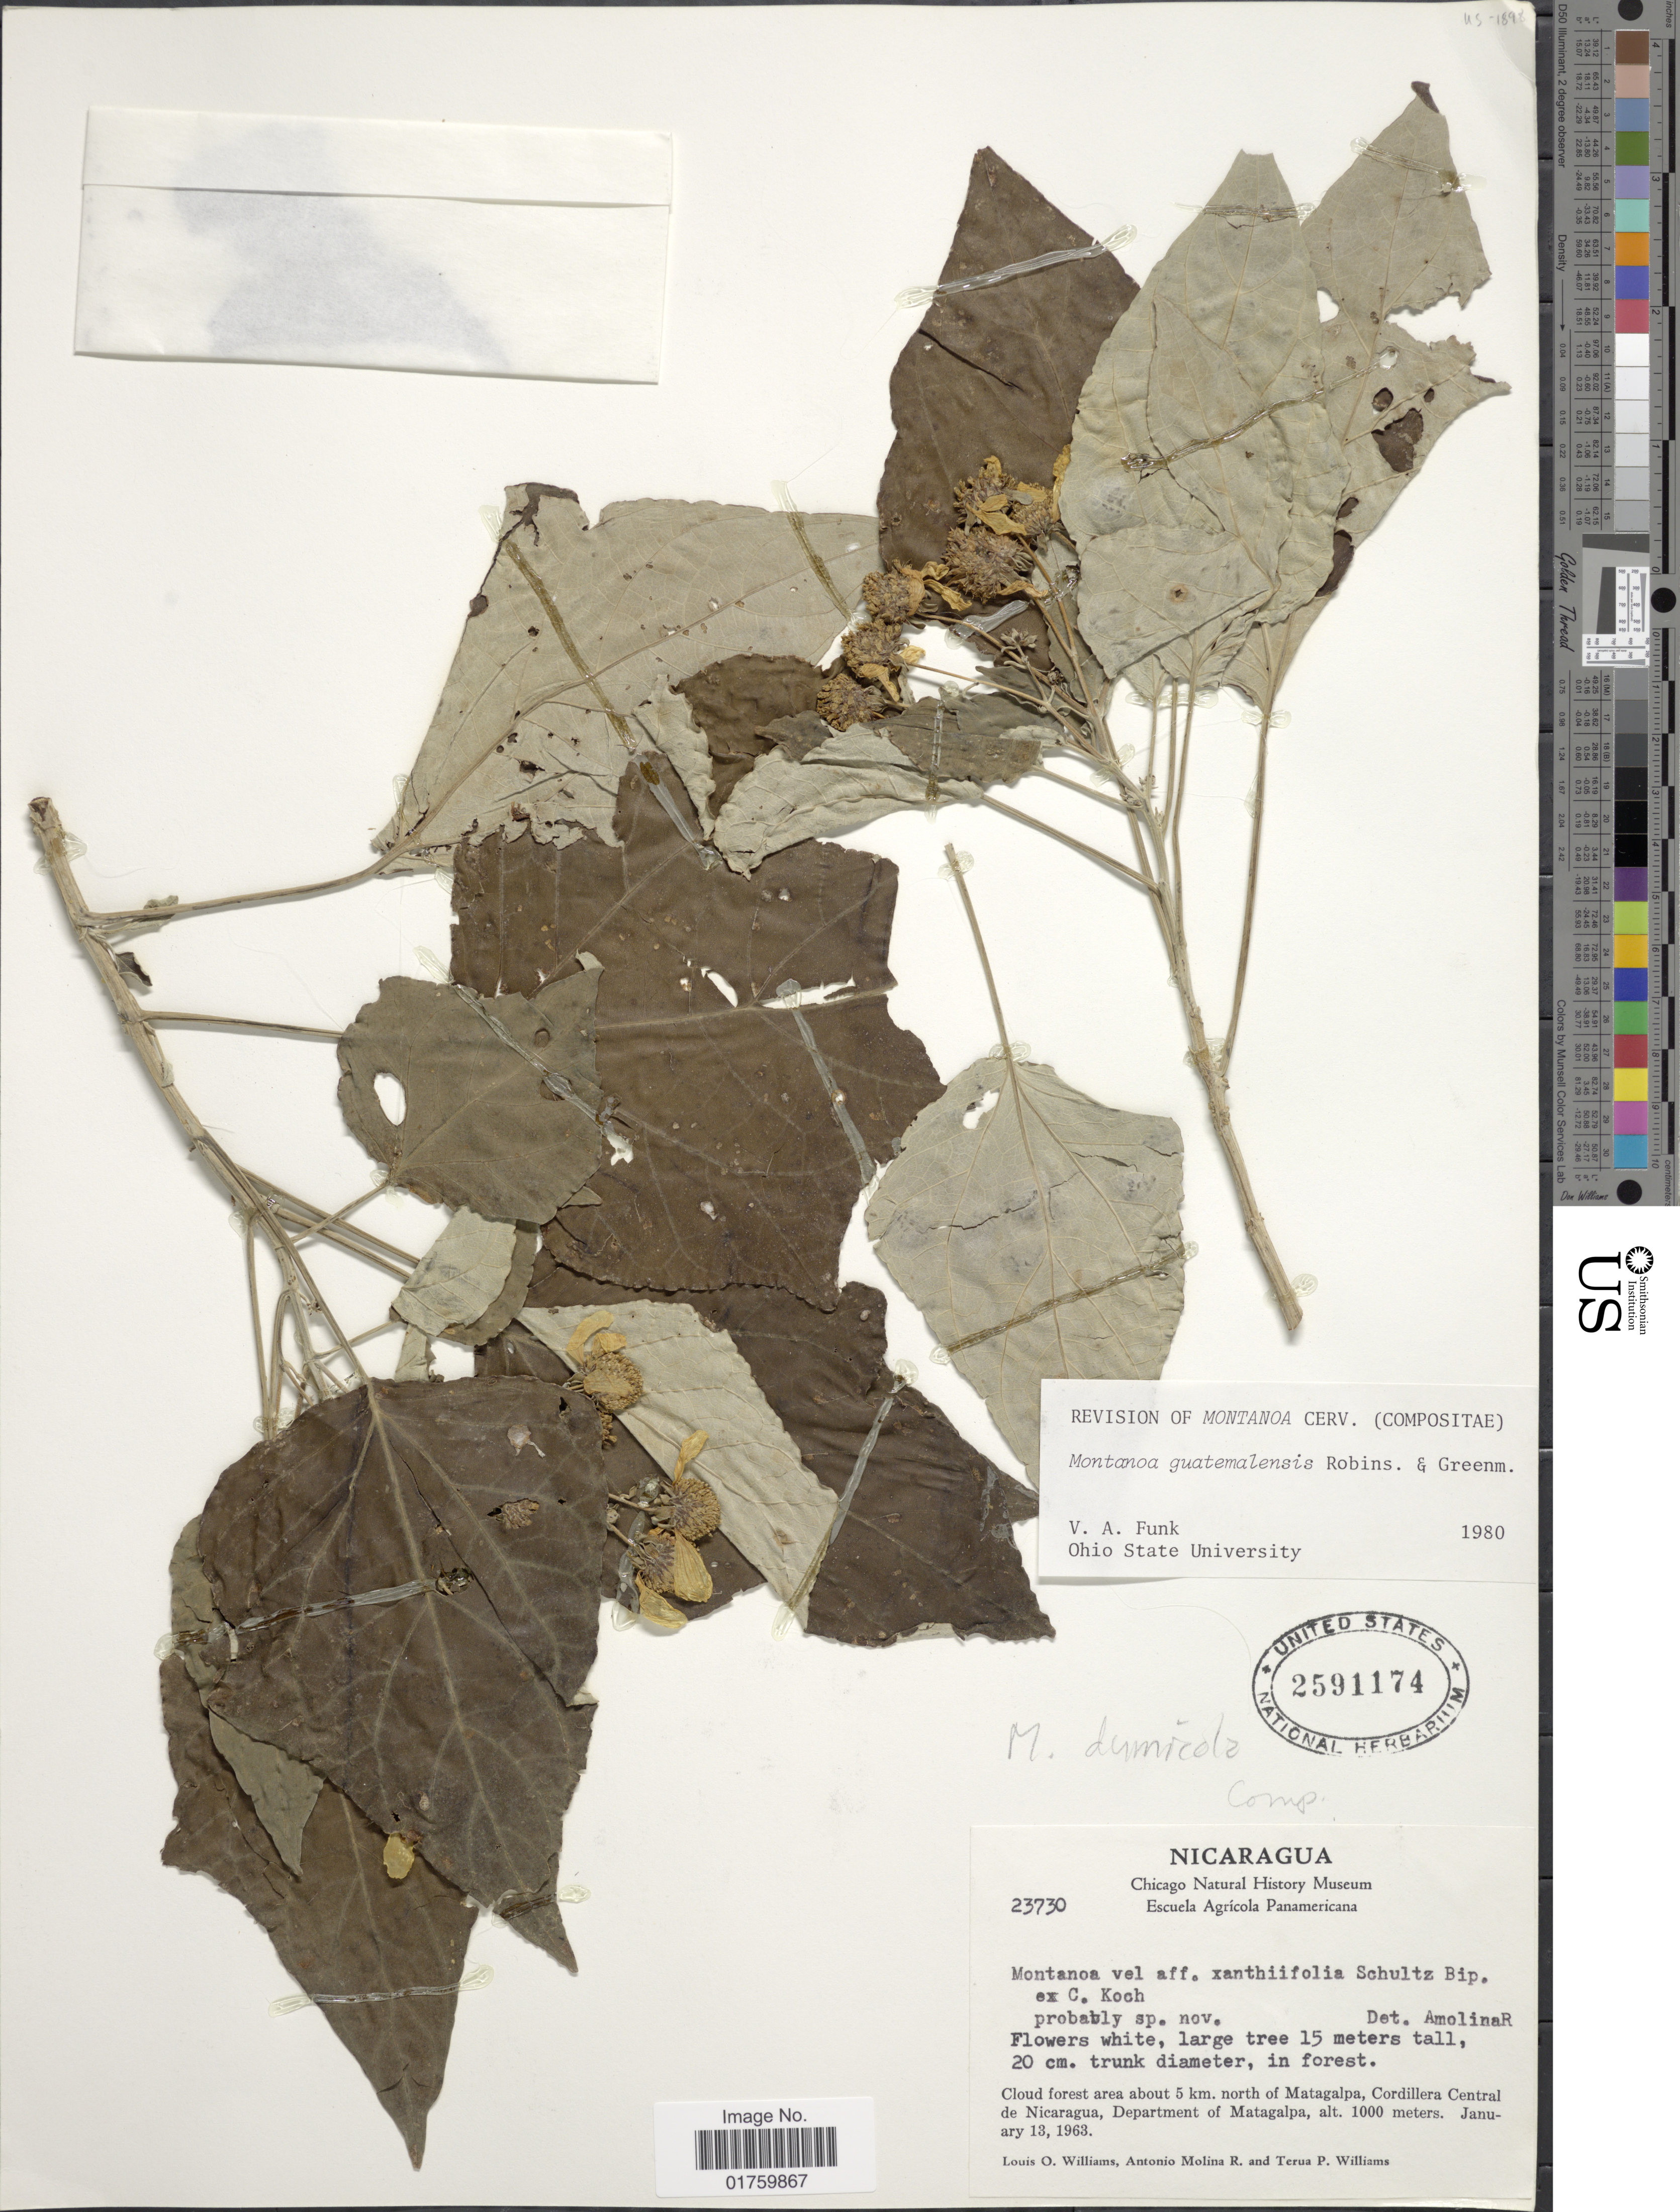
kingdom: Plantae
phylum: Tracheophyta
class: Magnoliopsida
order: Asterales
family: Asteraceae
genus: Montanoa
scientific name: Montanoa guatemalensis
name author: B.L. Rob. & Greenm.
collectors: L. O. Williams, A. Molina R. & T. P. Williams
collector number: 23730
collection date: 1963-01-13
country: Nicaragua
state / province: Matagalpa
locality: Cloud forest area about 5 km. north of Matagalpa, Cordillera Central de Nicaragua.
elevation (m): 1000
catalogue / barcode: US 2591174